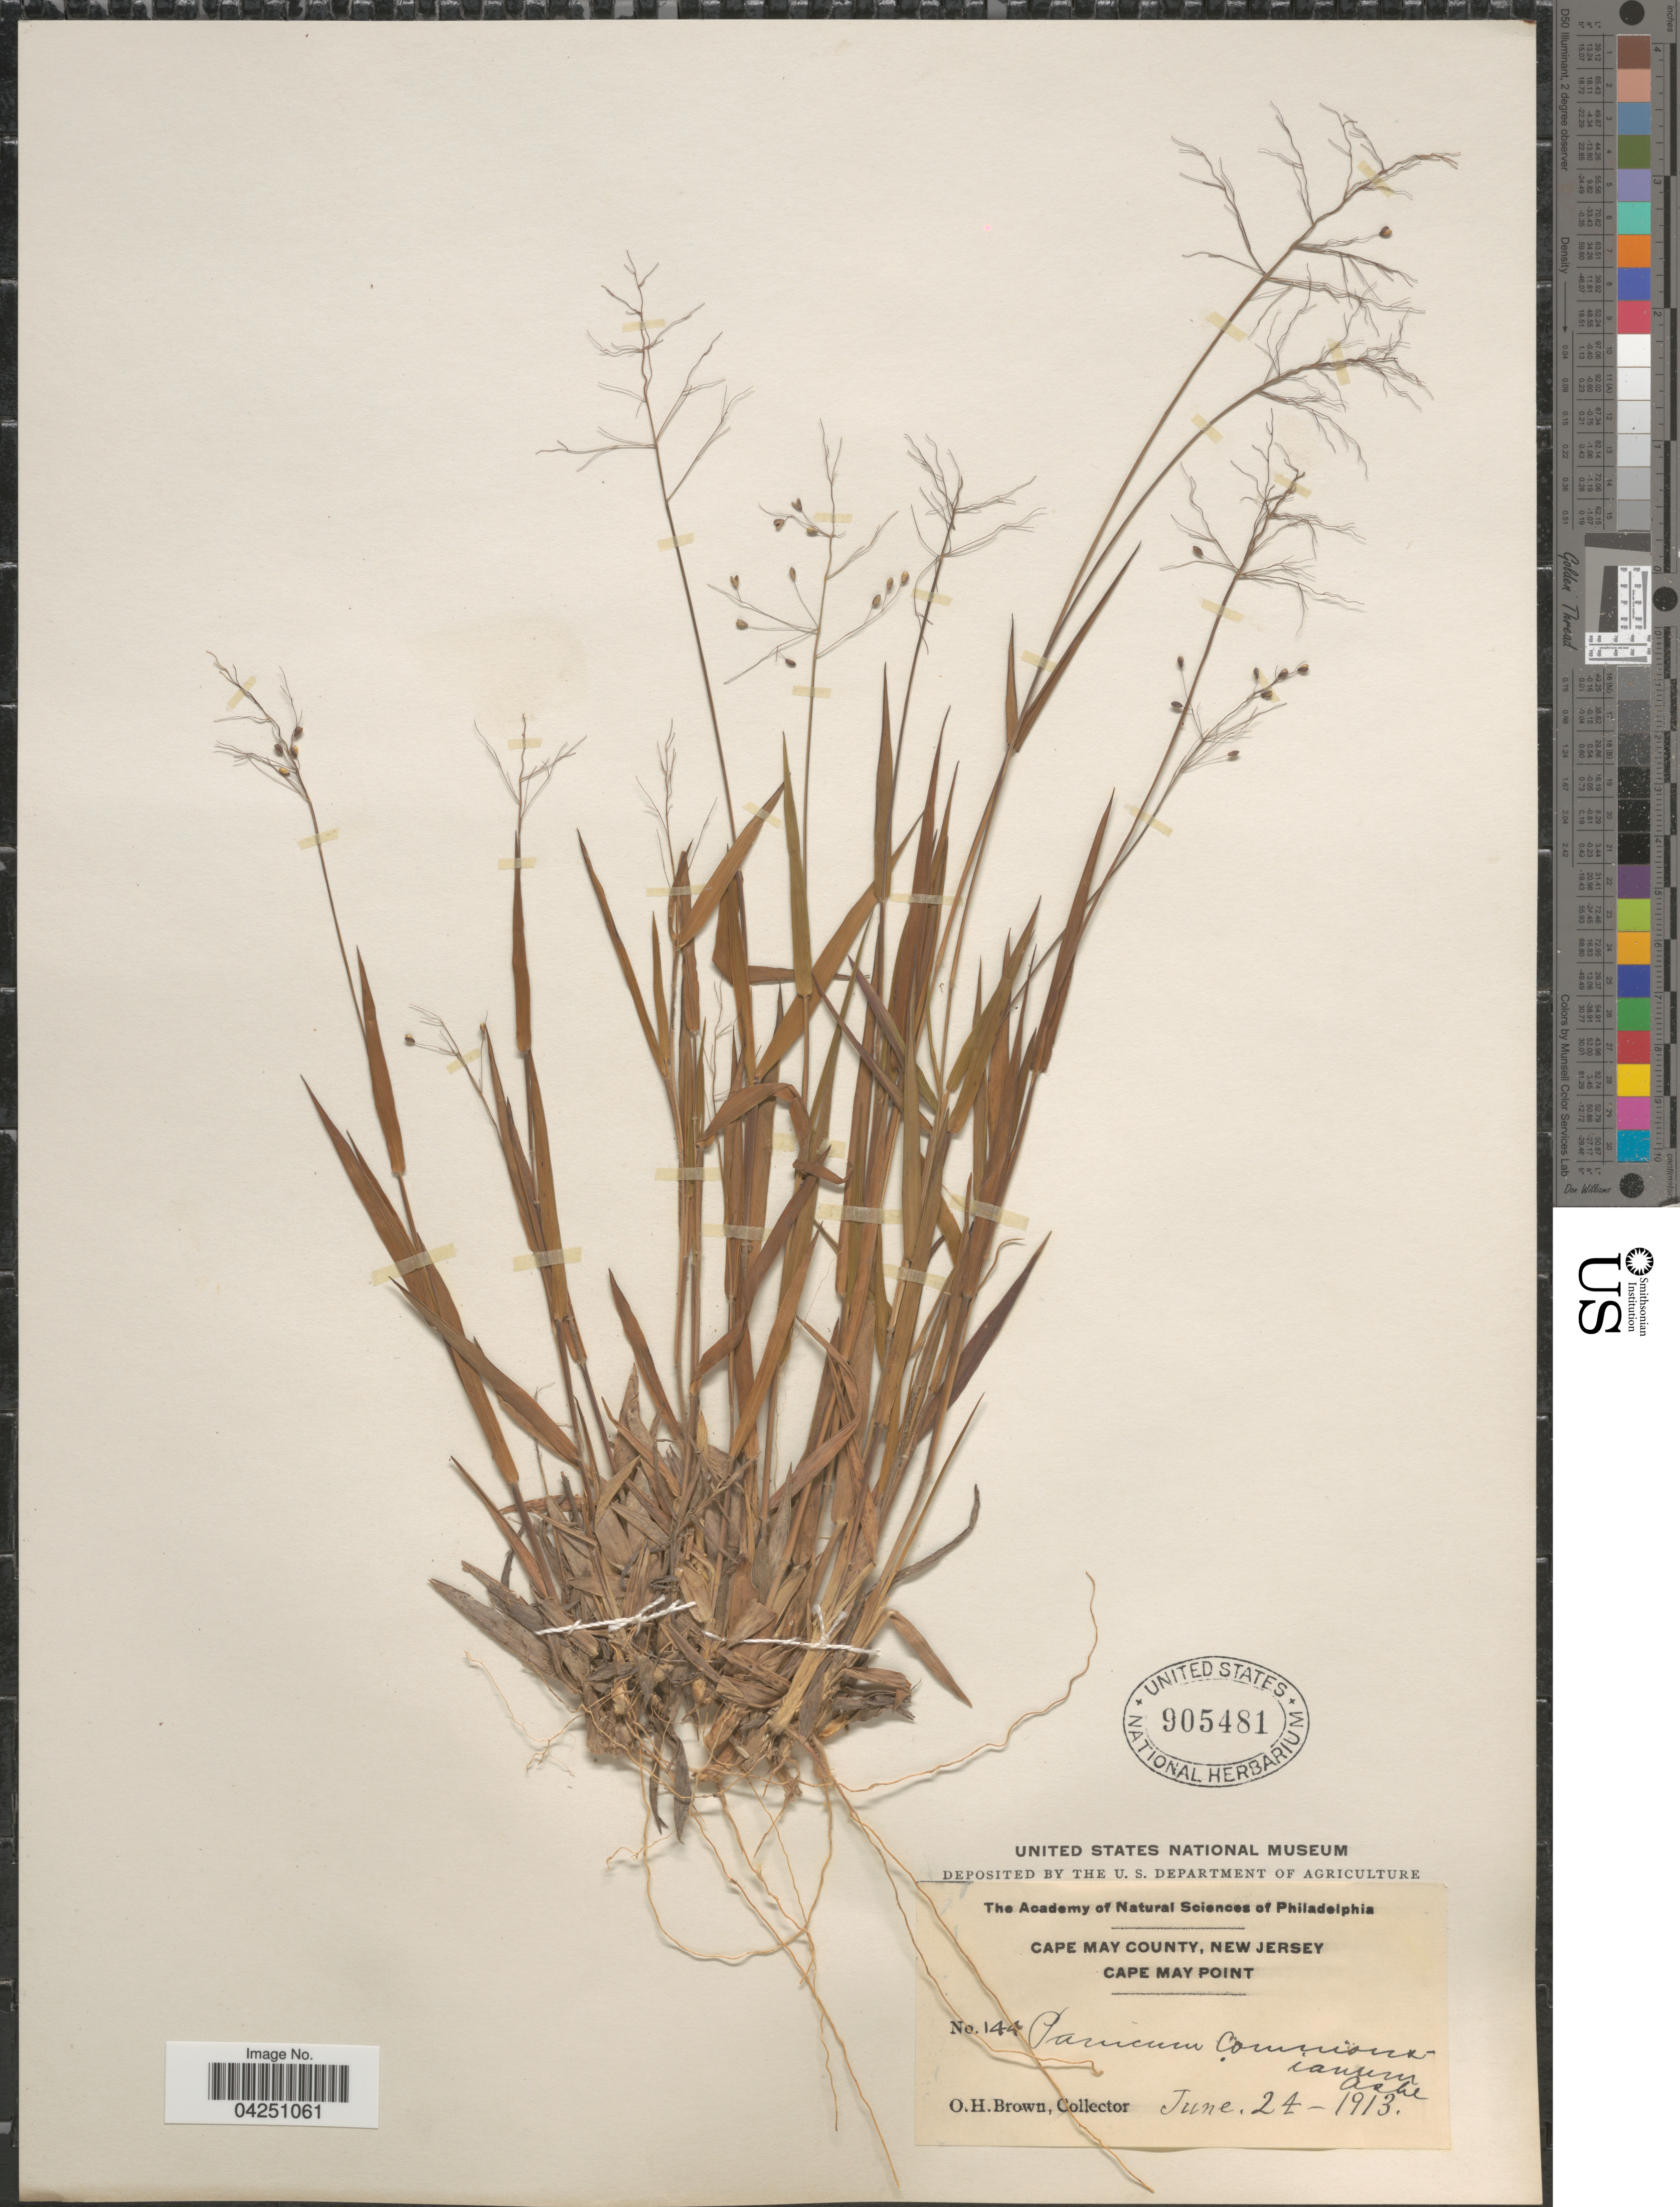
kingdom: Plantae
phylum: Tracheophyta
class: Liliopsida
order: Poales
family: Poaceae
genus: Dichanthelium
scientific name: Dichanthelium acuminatum var. acuminatum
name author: (Sw.) Gould & C.A. Clark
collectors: O. Brown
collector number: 144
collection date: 1913-06-24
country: United States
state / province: New Jersey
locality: Cape May County. Cape May Point.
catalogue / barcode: US 905481